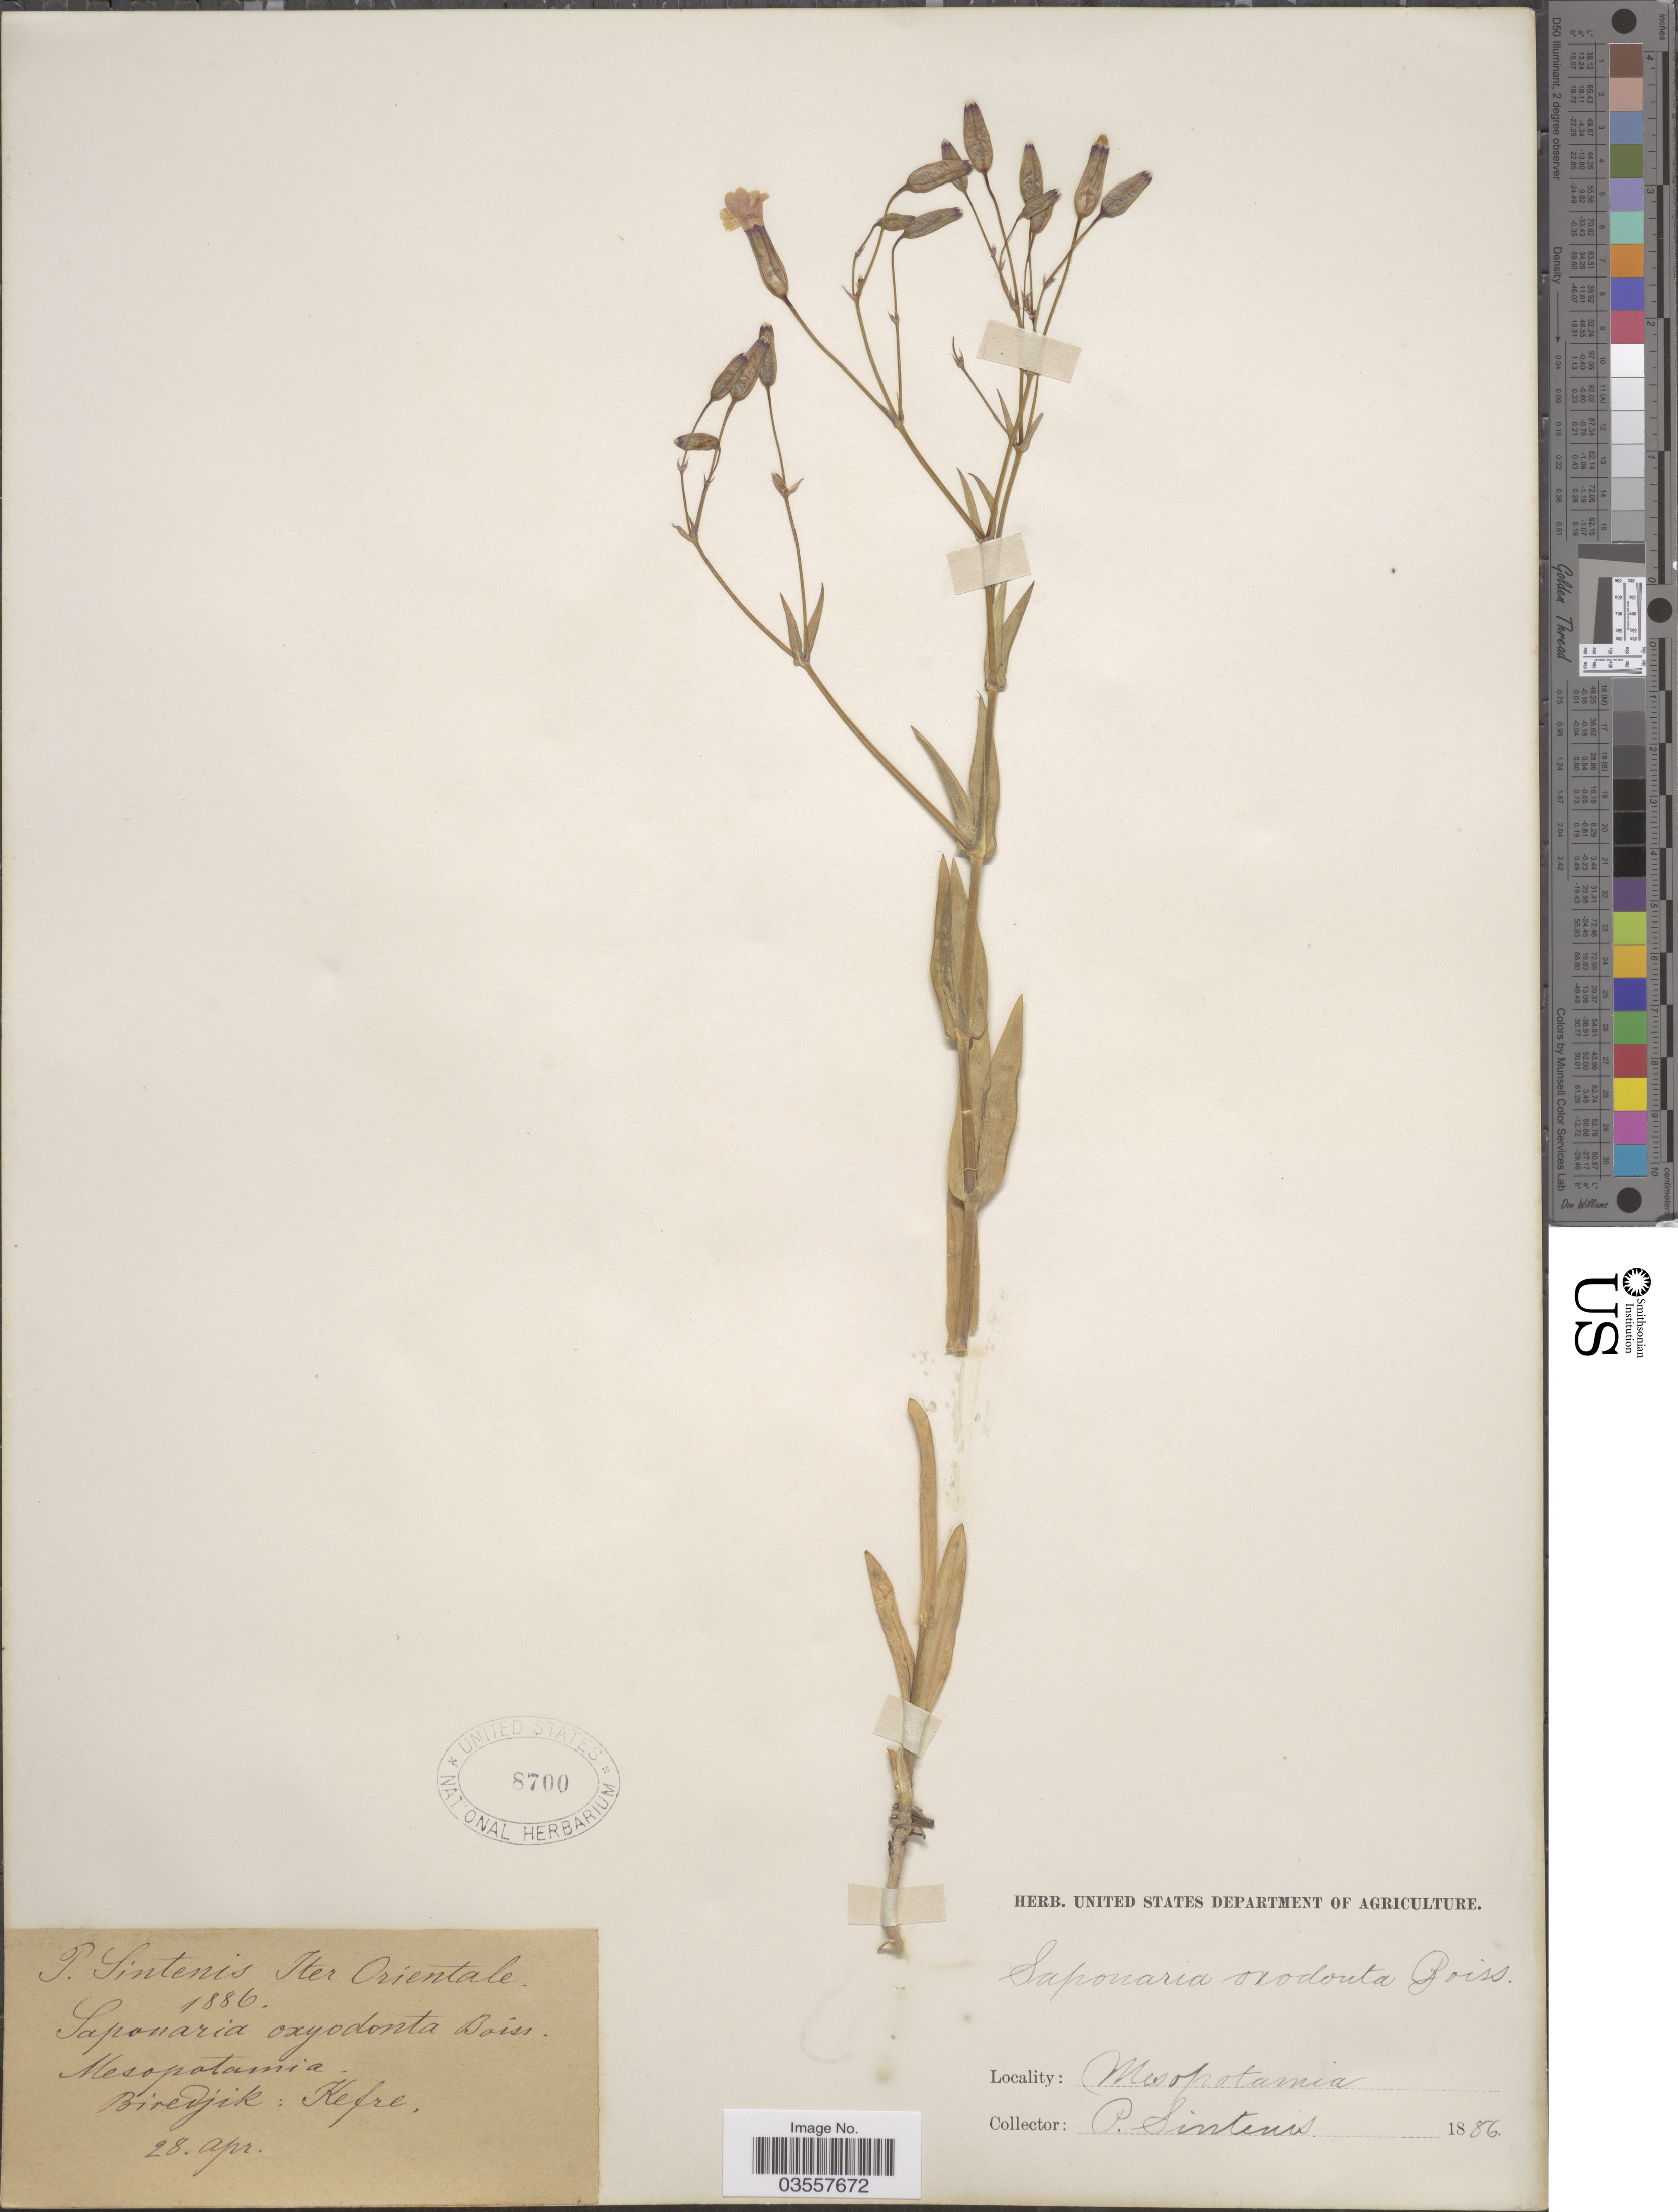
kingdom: Plantae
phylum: Tracheophyta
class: Magnoliopsida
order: Caryophyllales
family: Caryophyllaceae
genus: Saponaria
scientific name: Saponaria oxydonta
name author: (Boiss.) Boiss.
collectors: P. Sintenis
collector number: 460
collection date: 1888-04-28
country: Turkey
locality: Iter Orientale. Mesopotamia. Biredjik: Kefre.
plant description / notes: This collection is part of Paul Sintenis' “Iter Orientale 1888” trip, and collector number is 460.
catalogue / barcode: US 8700